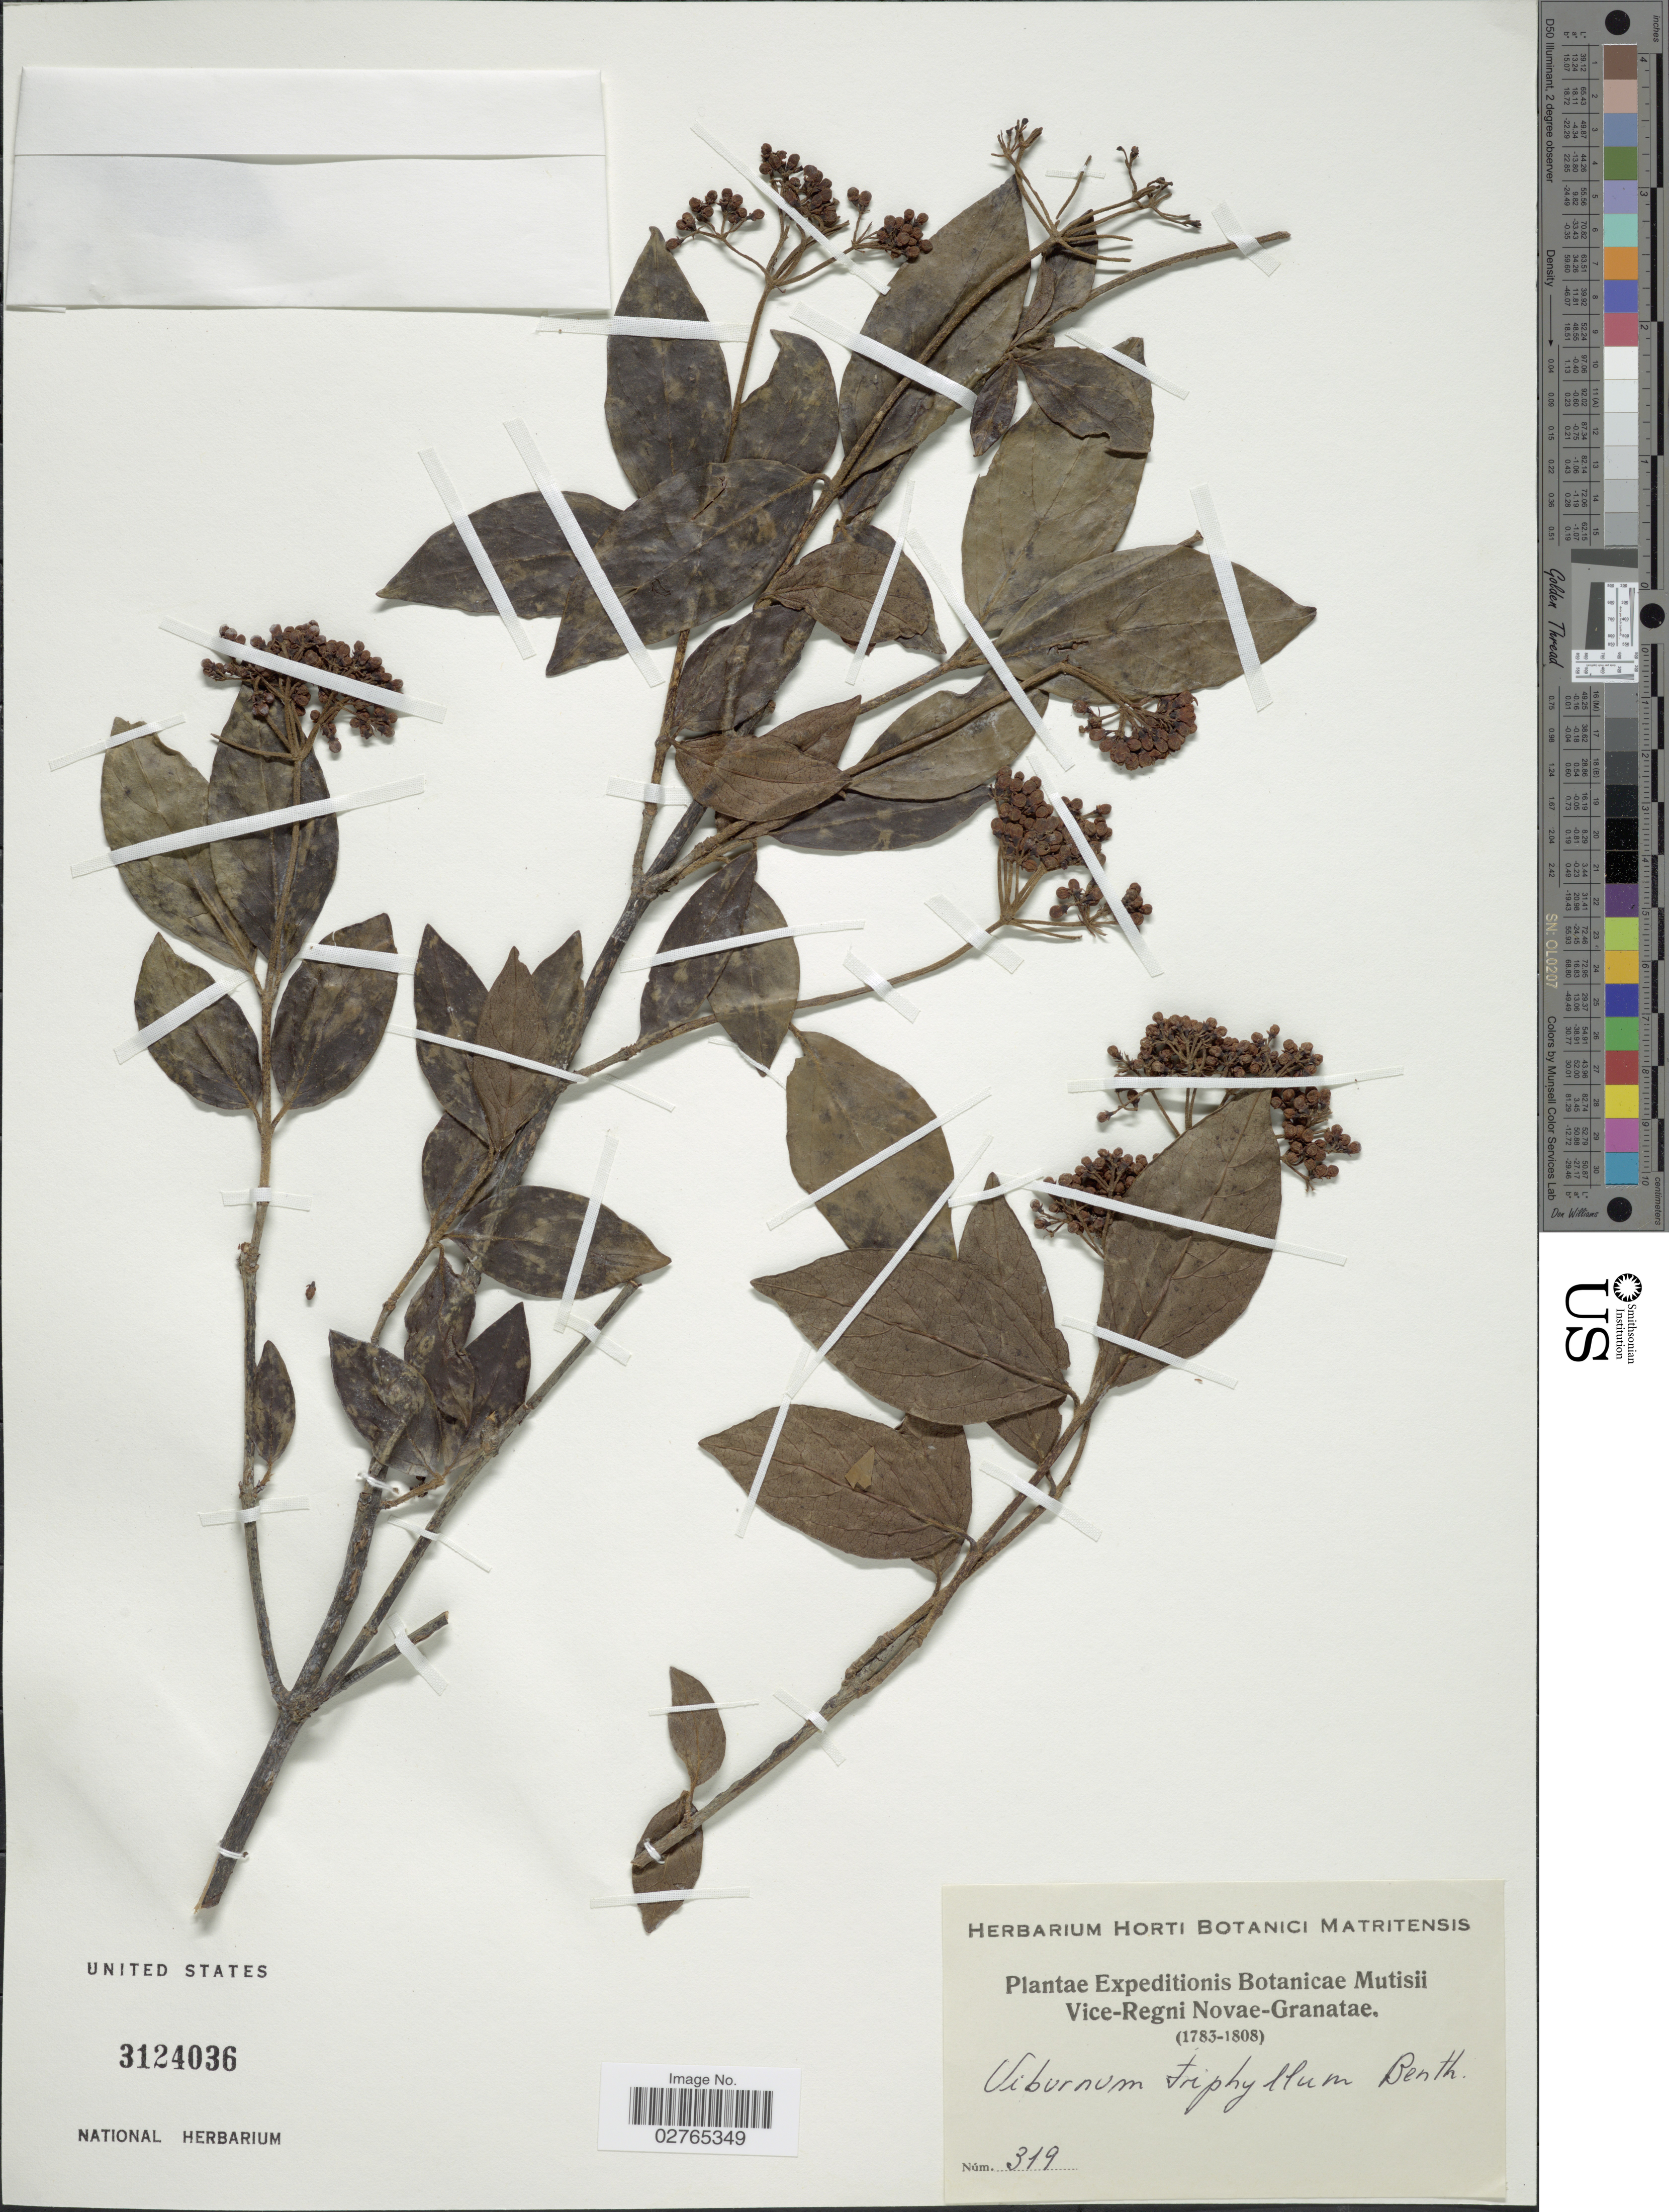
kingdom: Plantae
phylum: Tracheophyta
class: Magnoliopsida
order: Dipsacales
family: Viburnaceae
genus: Viburnum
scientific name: Viburnum triphyllum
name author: Benth.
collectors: Expeditions Botanicae Mutisii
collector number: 319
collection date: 1783/1808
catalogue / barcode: US 3124036